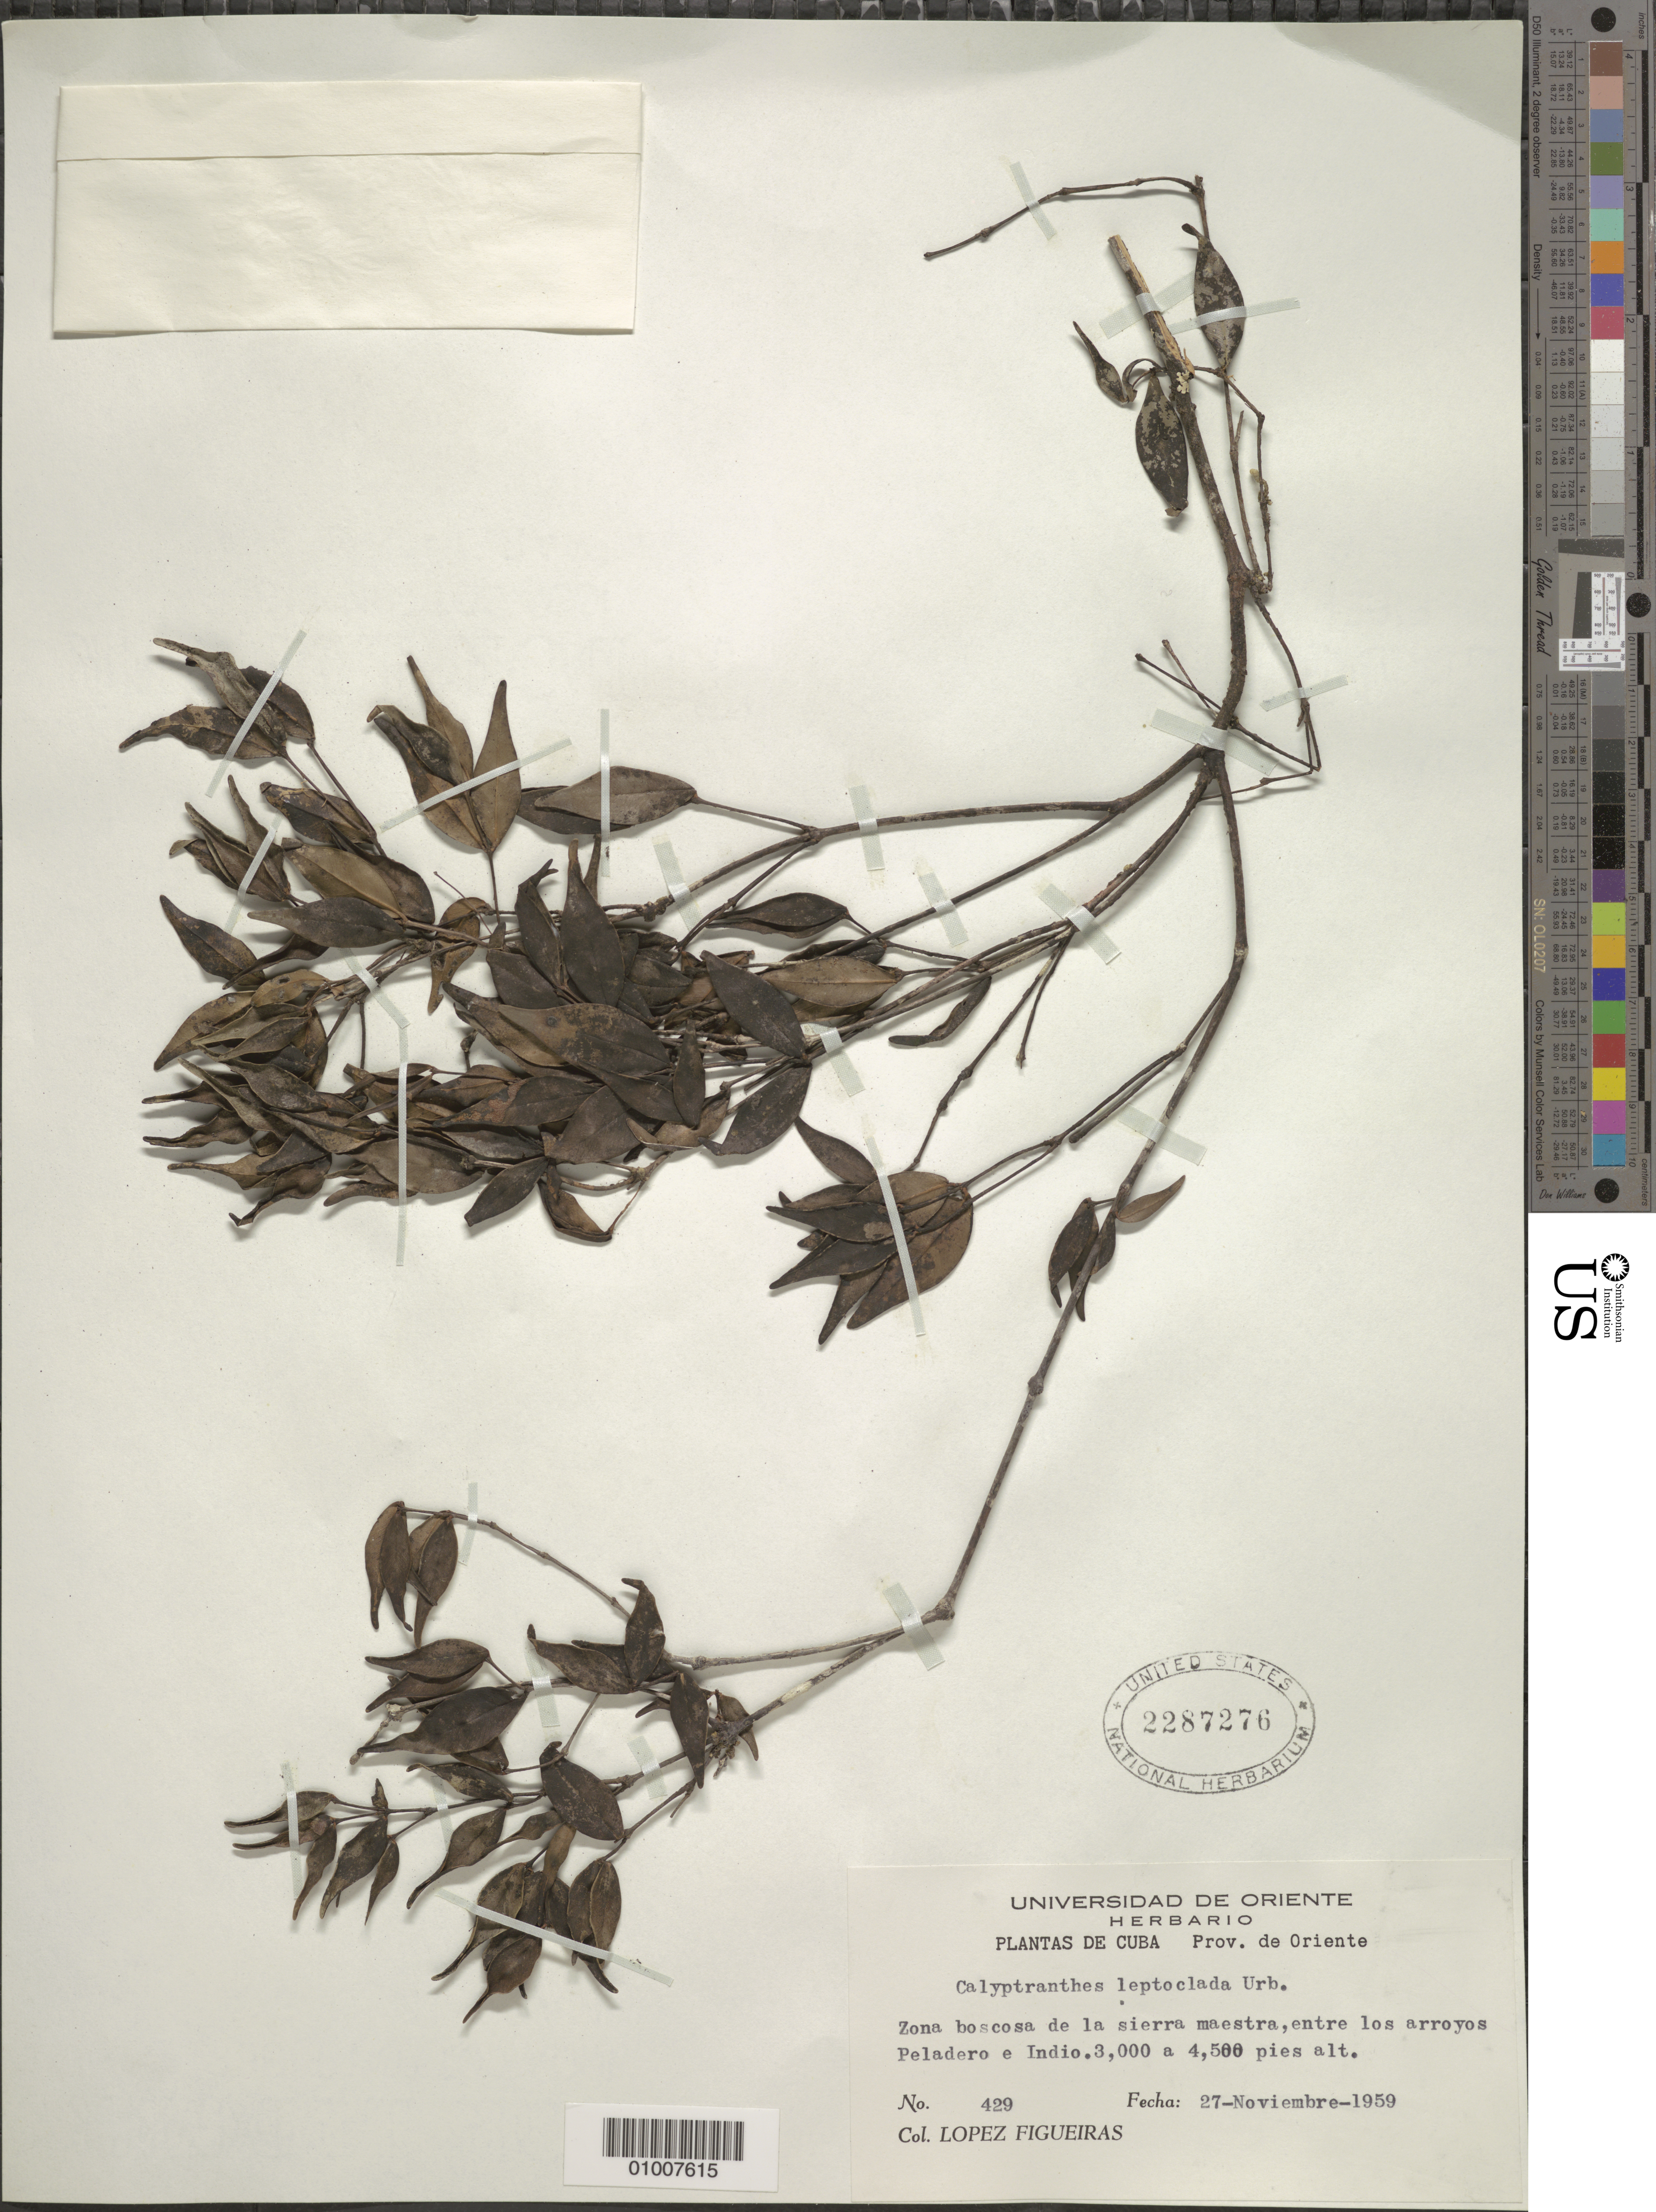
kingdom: Plantae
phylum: Tracheophyta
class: Magnoliopsida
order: Myrtales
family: Myrtaceae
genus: Myrcia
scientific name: Myrcia tenuiclada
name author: Z. Acosta & K. Samra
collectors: M. López Figueiras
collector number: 429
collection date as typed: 27 Nov 1959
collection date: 1959-11-27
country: Cuba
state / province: Oriente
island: Cuba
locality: Sierra Maestra, entre los arroyos Peladero e Indio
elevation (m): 914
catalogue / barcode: US 2287276